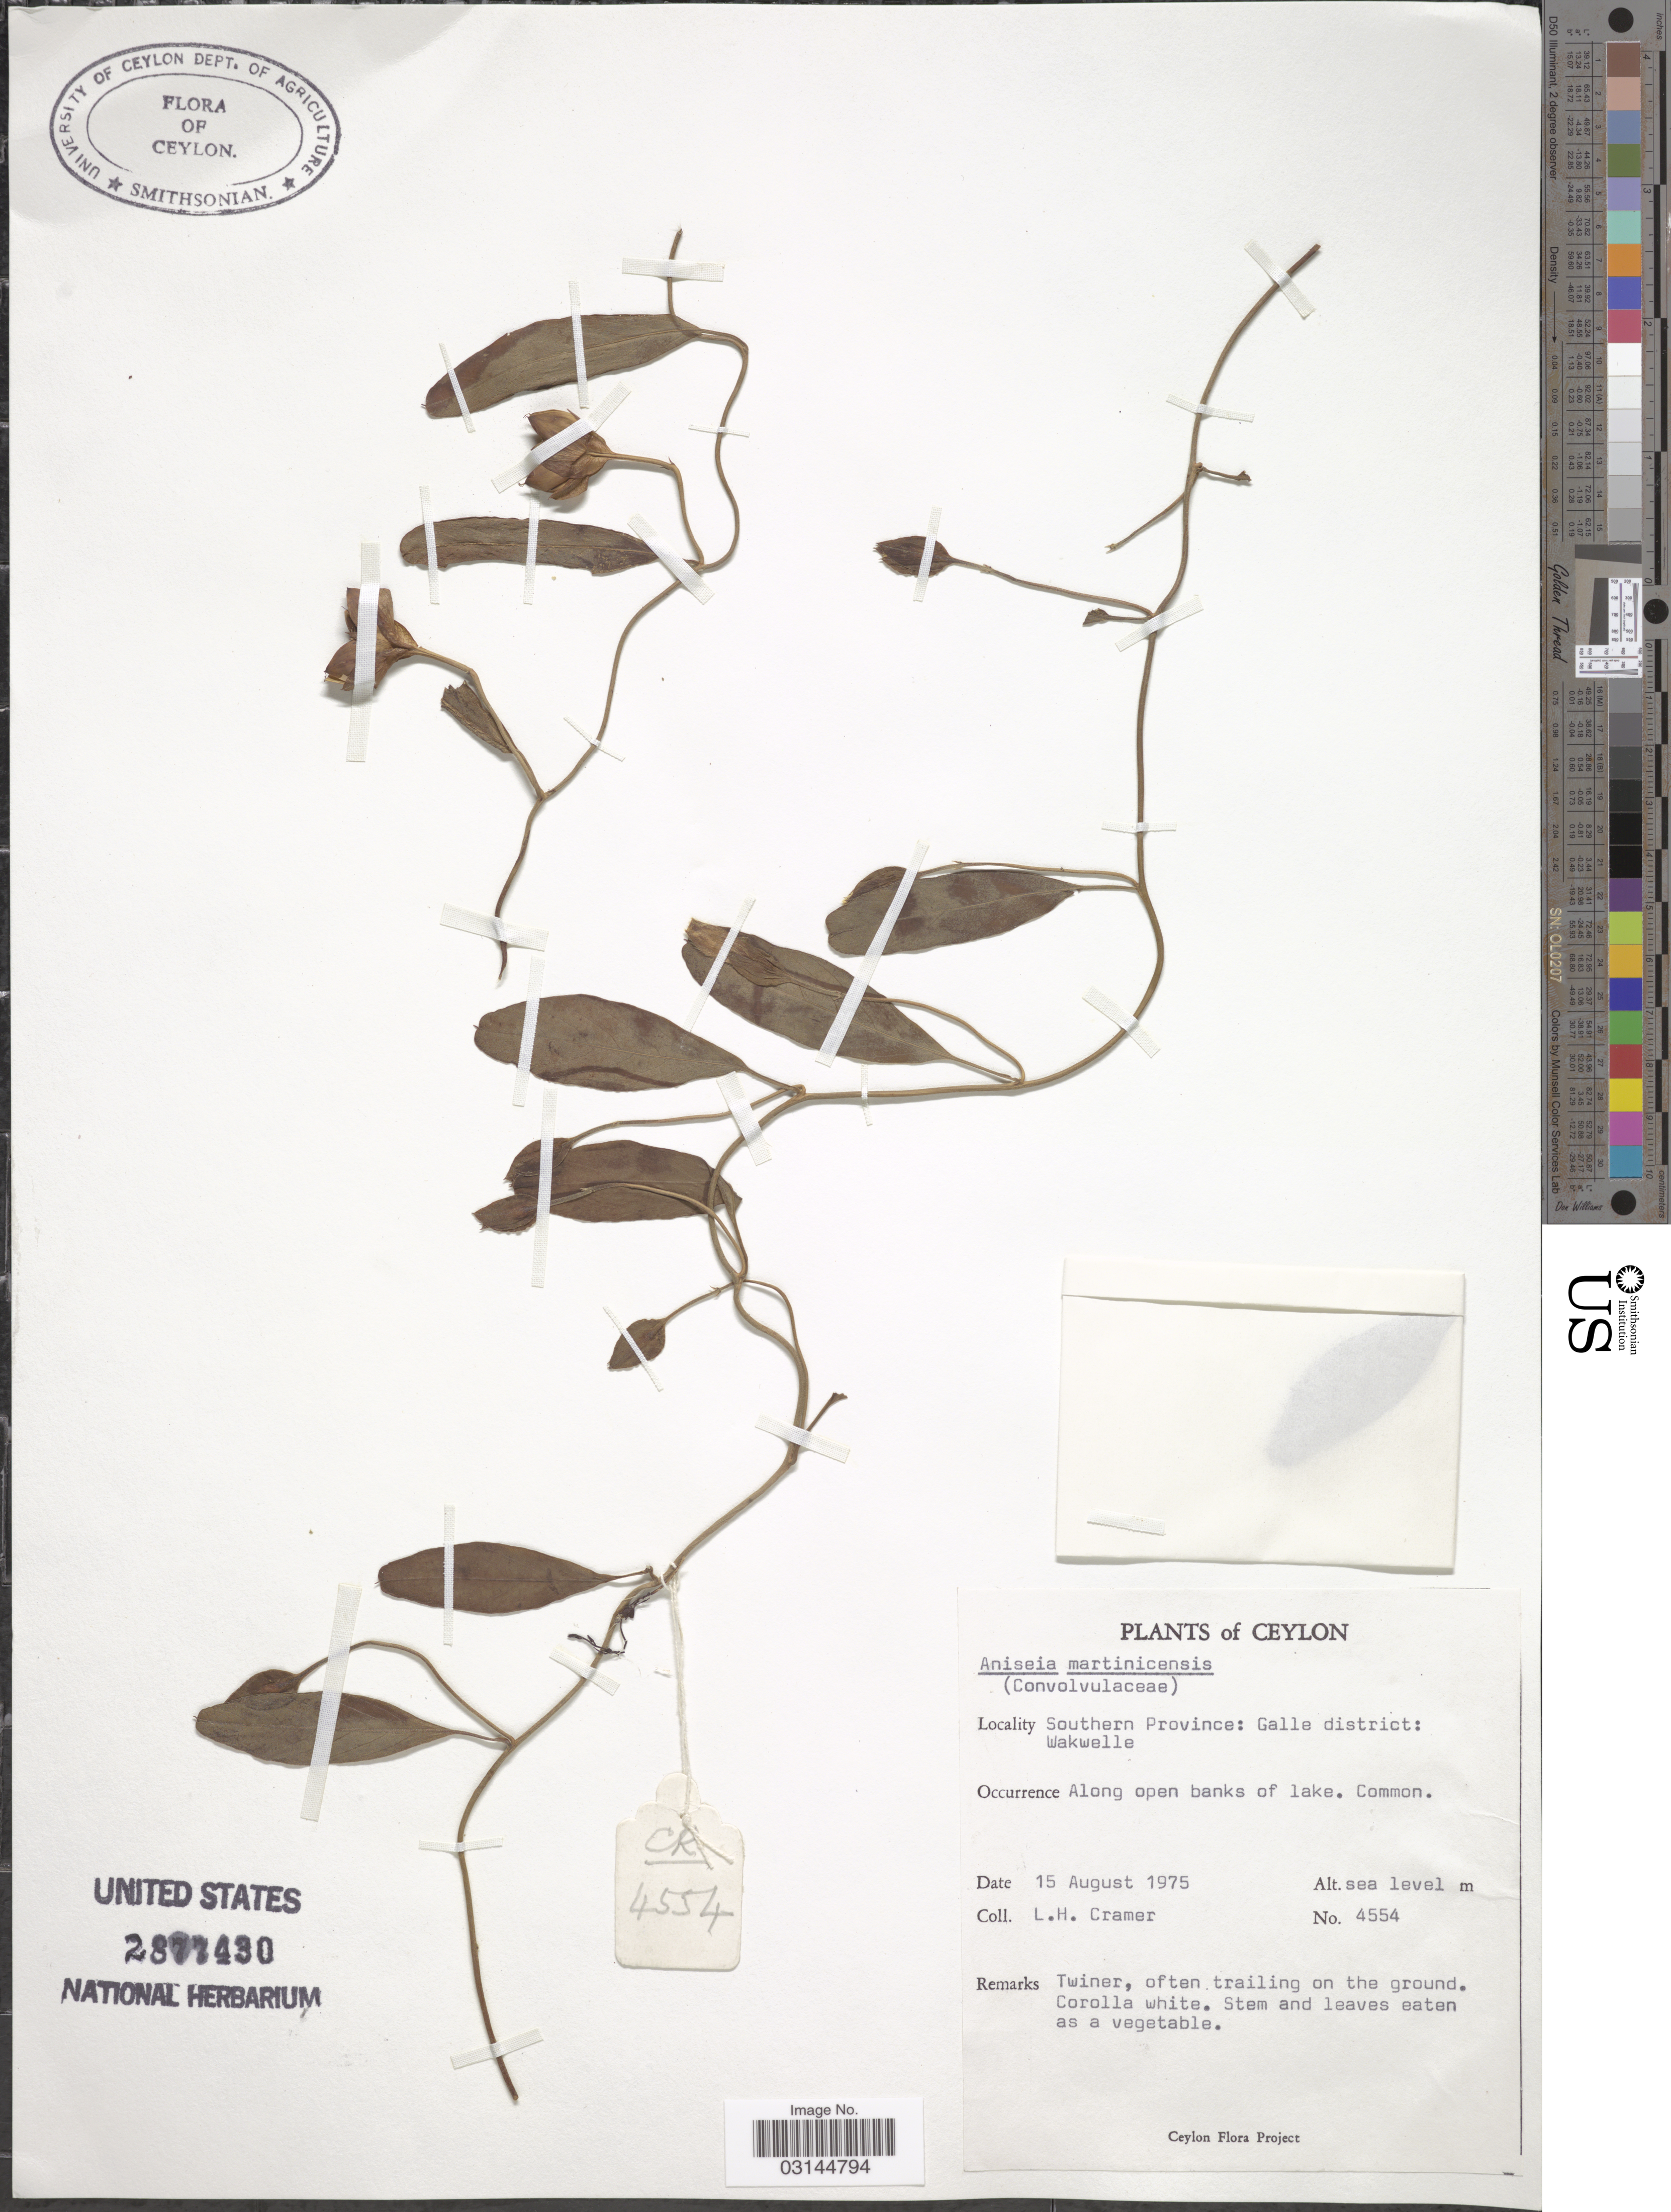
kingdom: Plantae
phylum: Tracheophyta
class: Magnoliopsida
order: Solanales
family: Convolvulaceae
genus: Aniseia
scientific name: Aniseia martinicensis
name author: (Jacq.) Choisy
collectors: L. H. Cramer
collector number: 4554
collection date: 1975-08-15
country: Sri Lanka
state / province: Southern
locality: Ceylon, Southern Province: Galle district: Wakwelle, Along open banks of lake.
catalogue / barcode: US 2877430